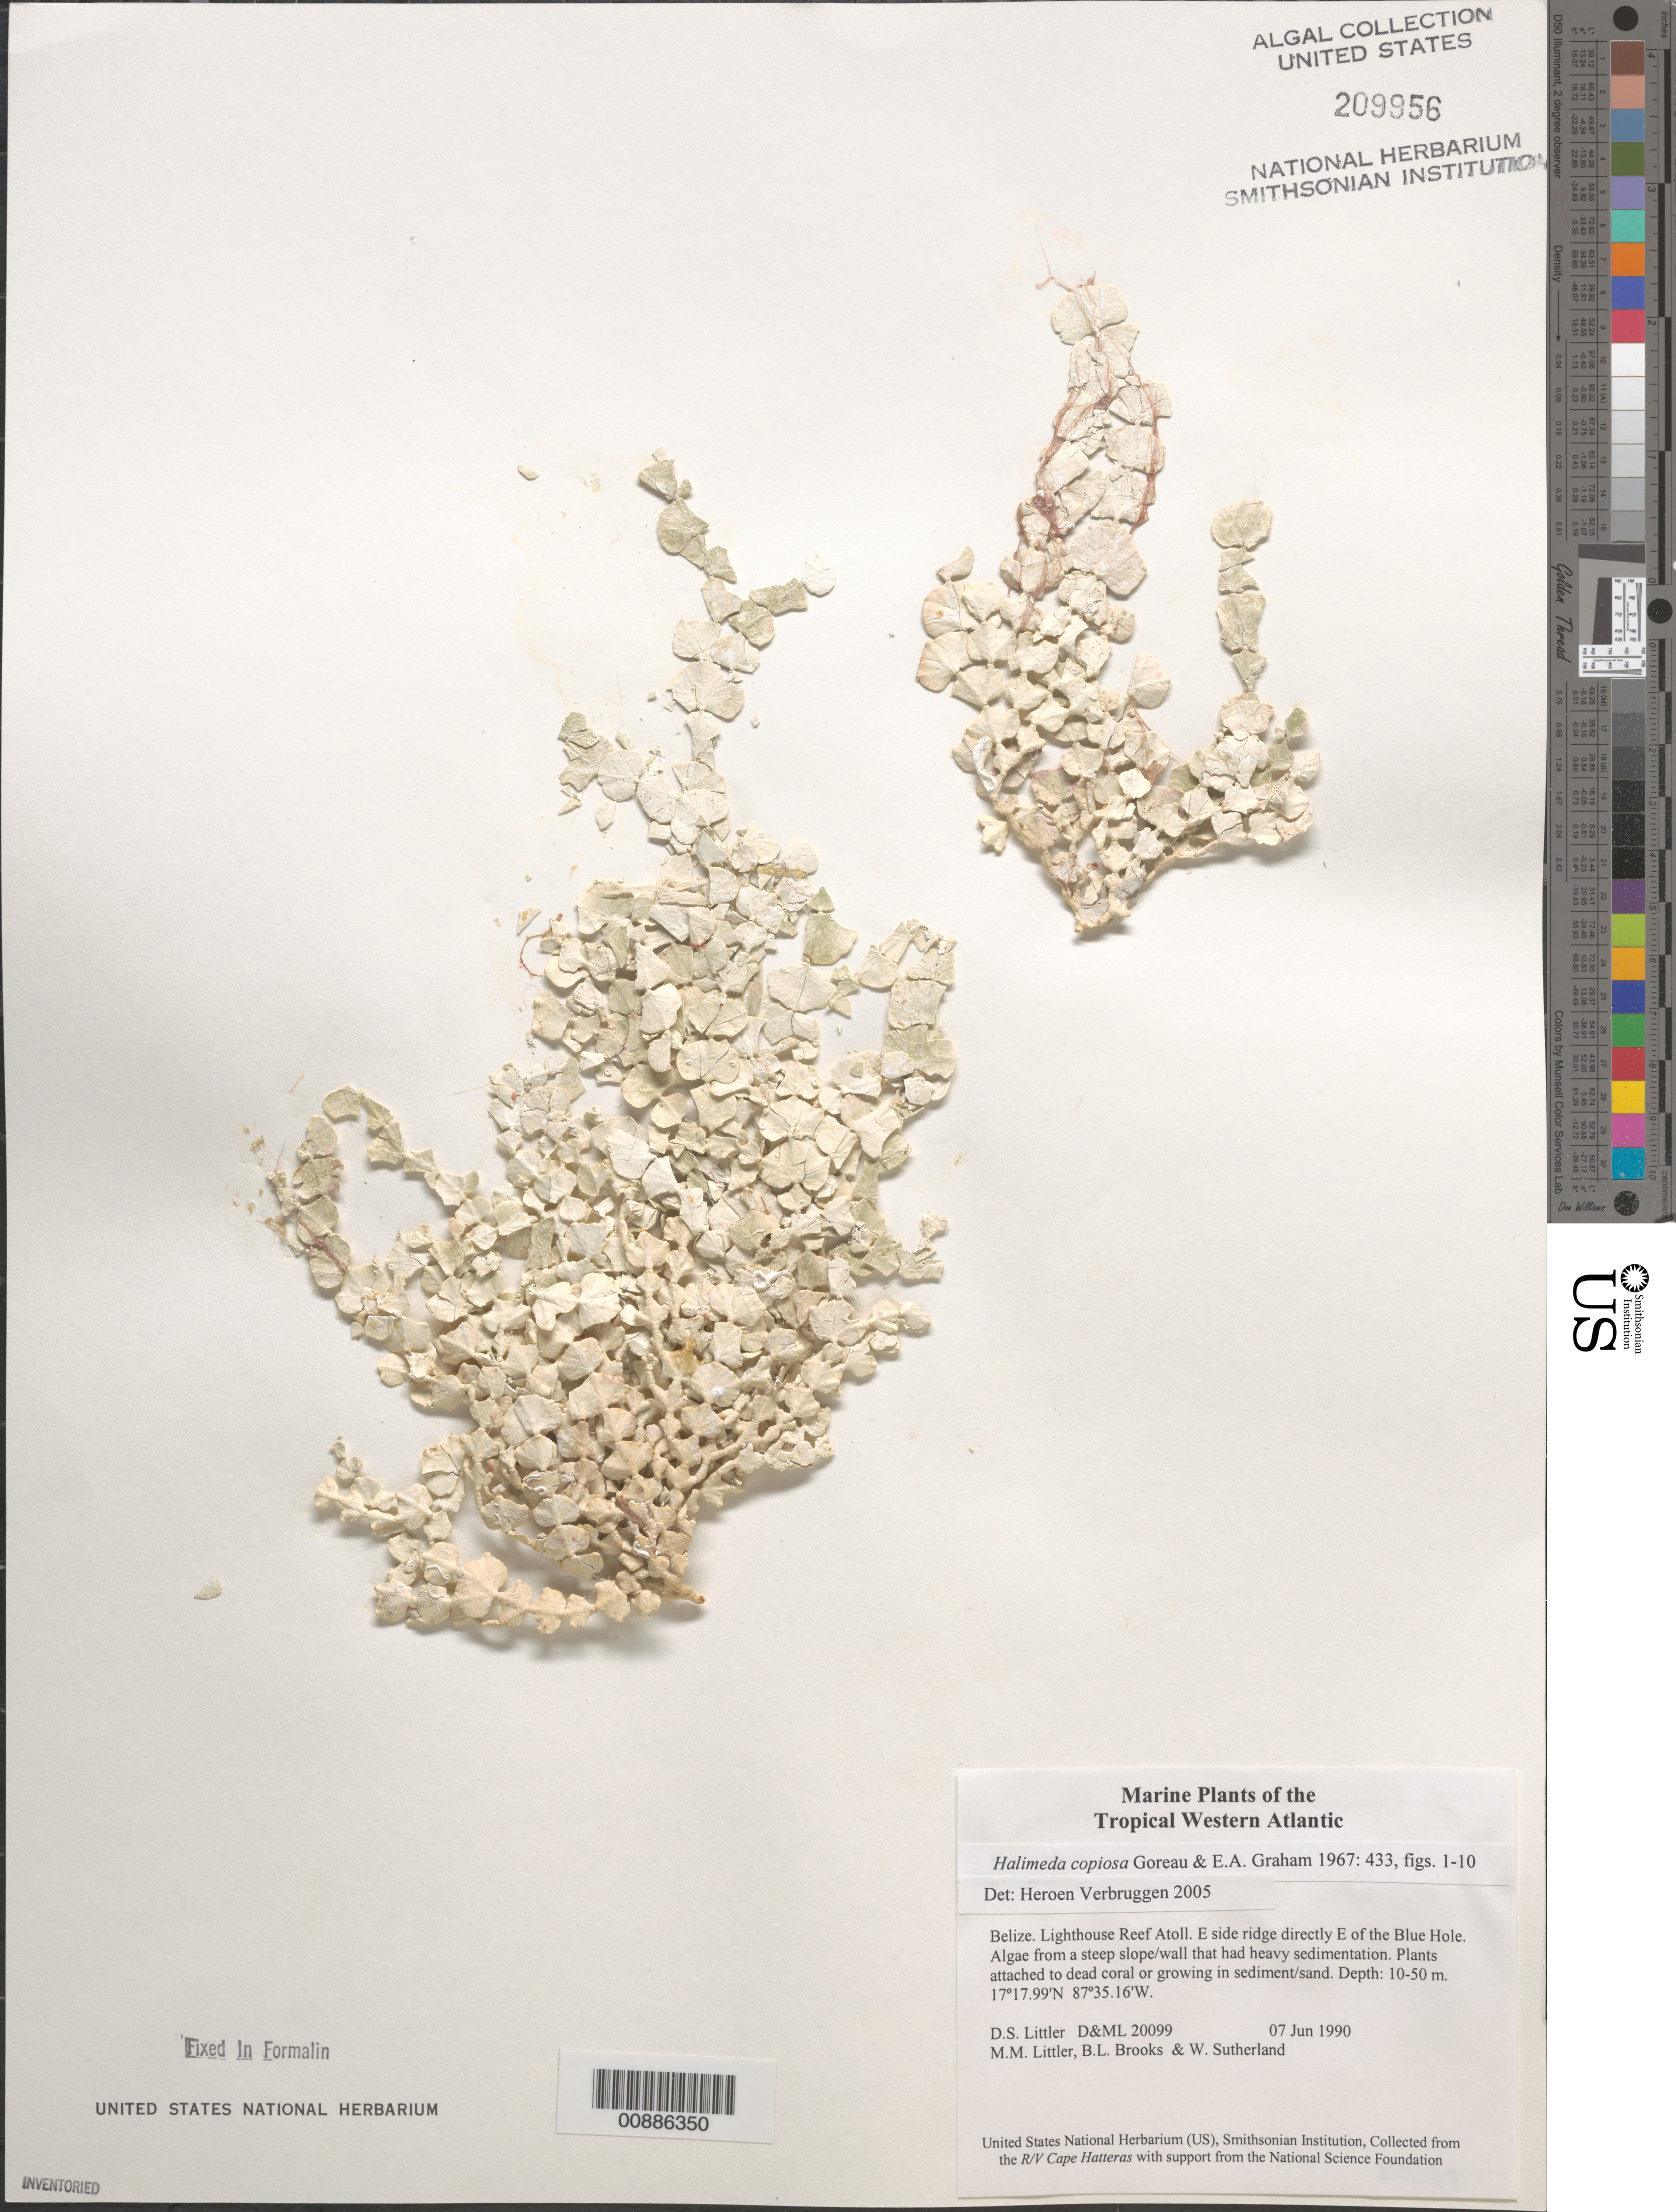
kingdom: Plantae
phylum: Chlorophyta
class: Ulvophyceae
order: Bryopsidales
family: Halimedaceae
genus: Halimeda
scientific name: Halimeda copiosa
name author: Goreau & E.A. Graham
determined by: Verbruggen, H.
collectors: D. S. Littler, M. M. Littler, B. Brooks & W. Sutherland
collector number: D&ML 20099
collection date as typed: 07 Jun 1990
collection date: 1990-06-07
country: Belize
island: Lighthouse Reef Atoll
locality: Ridge directly east of Blue Hole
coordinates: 17 17.99'N, 87 35.16'W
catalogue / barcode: US 209956